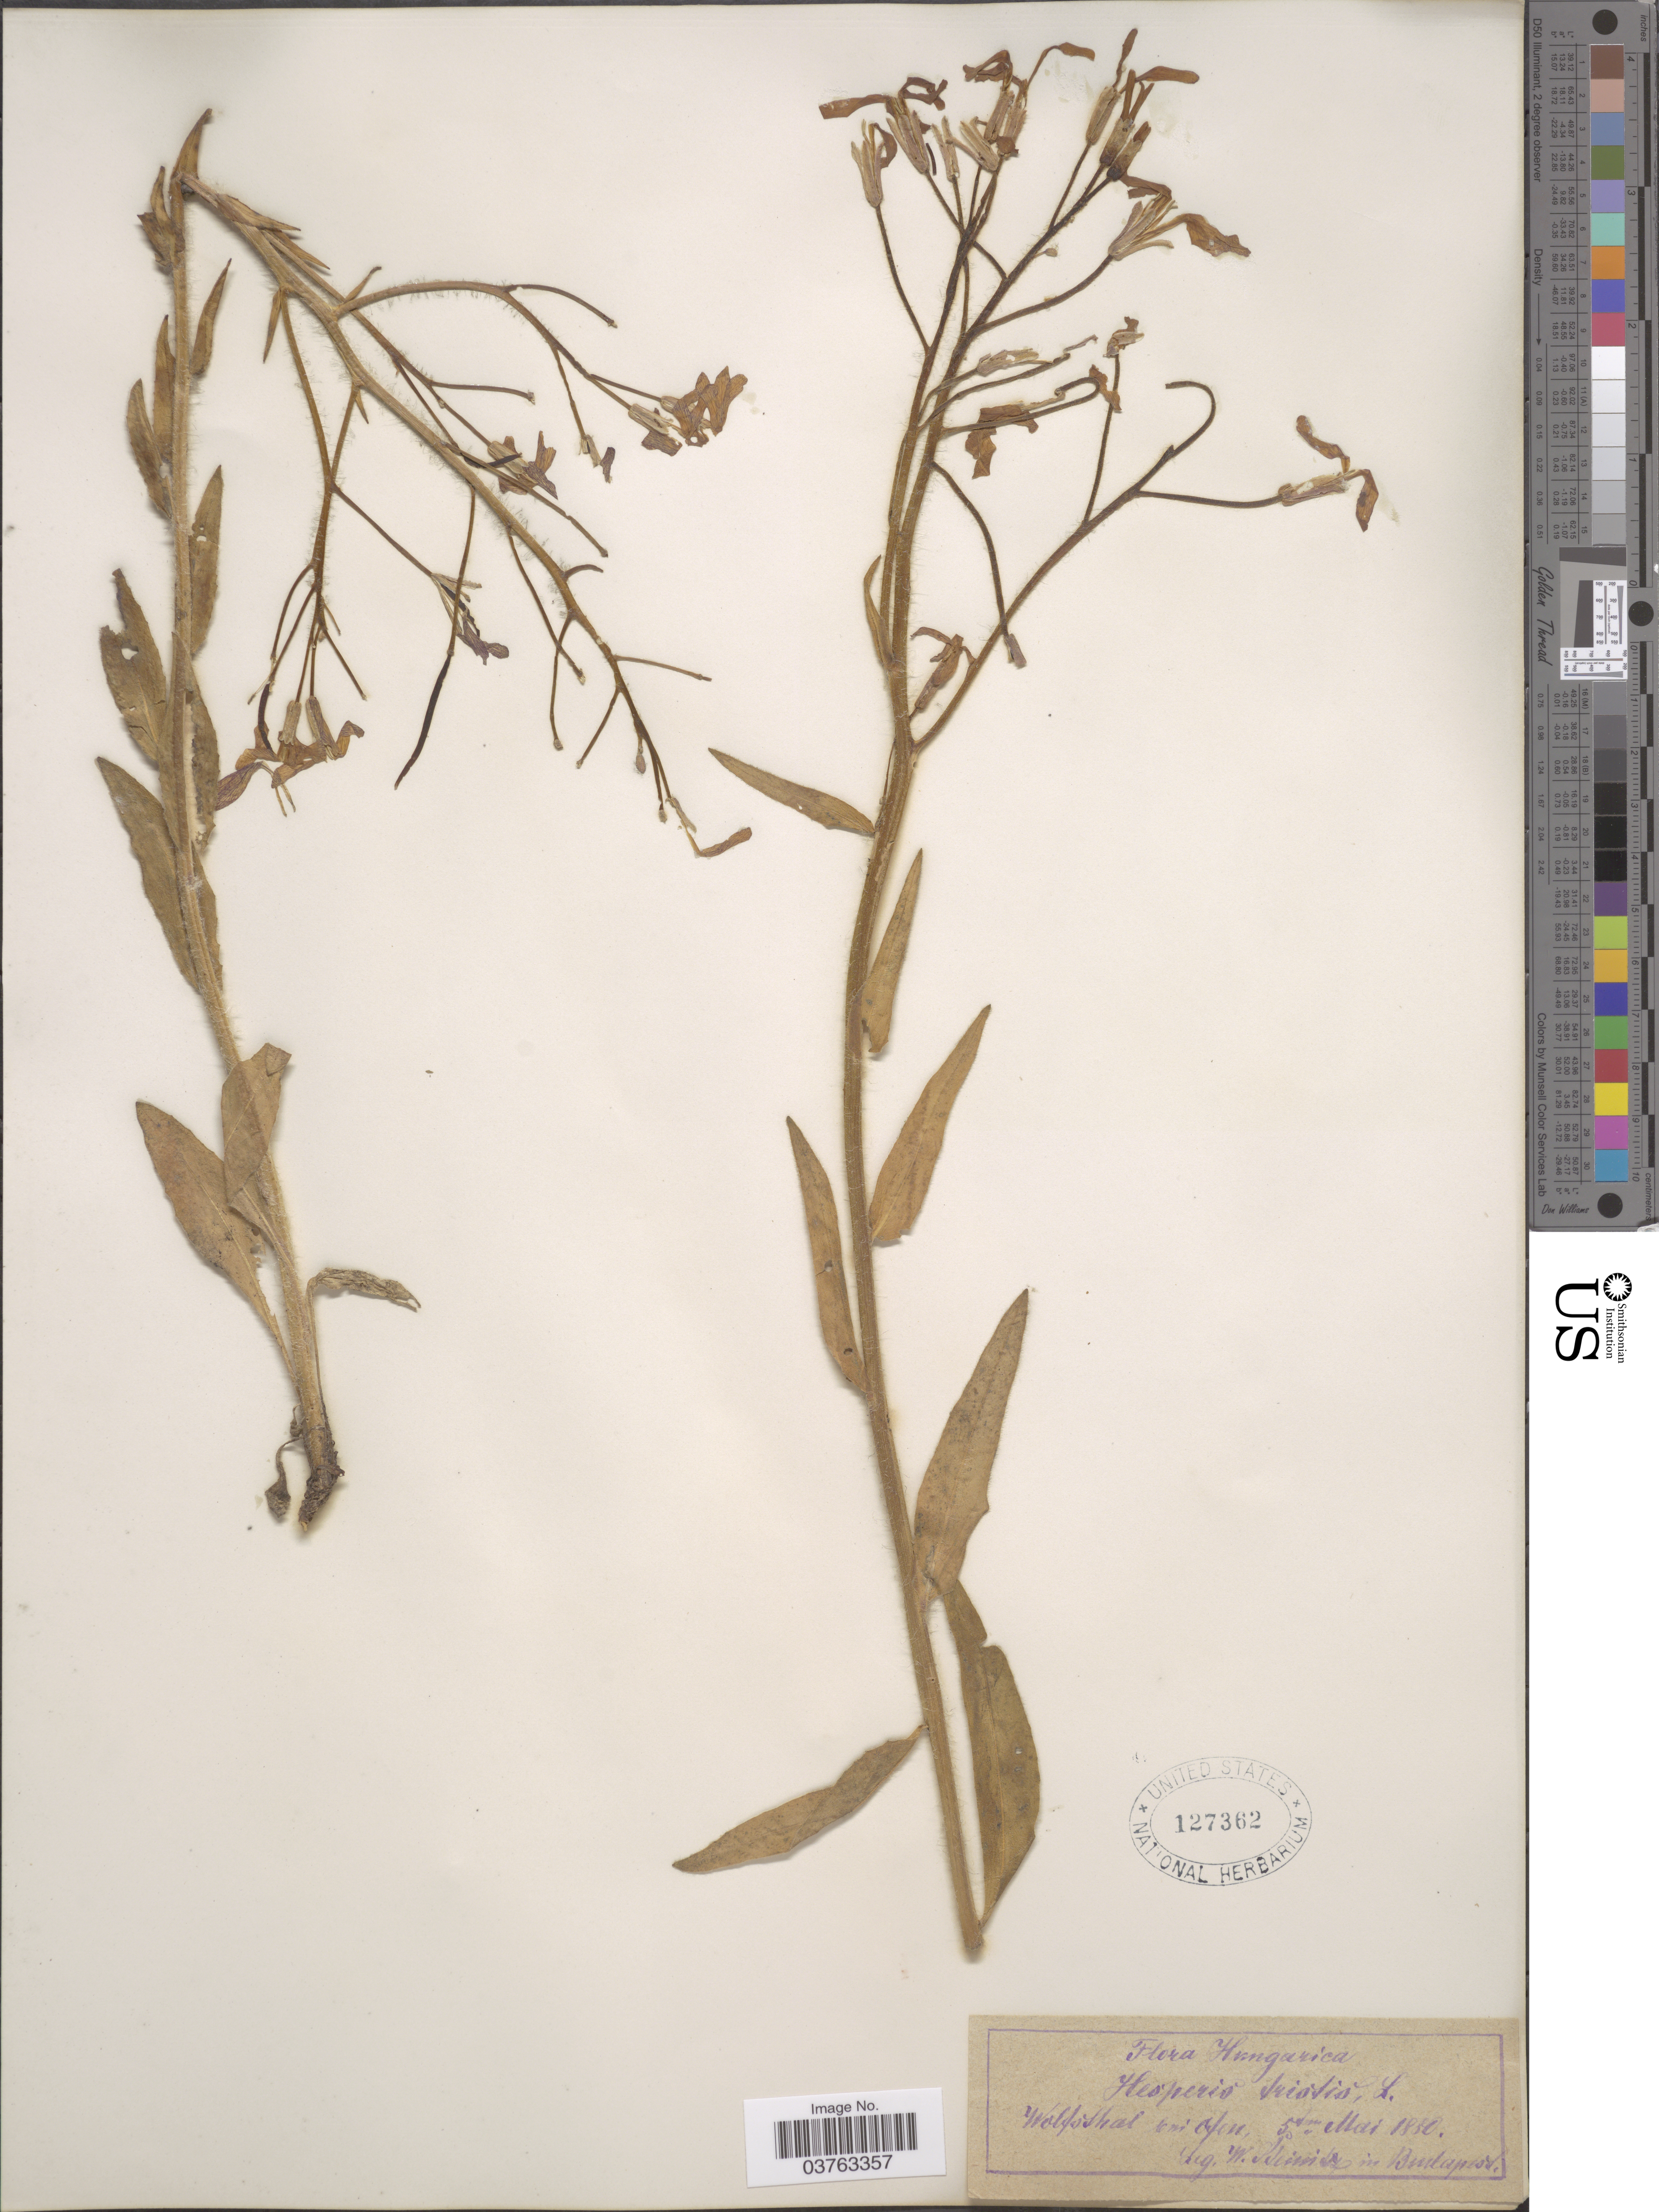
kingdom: Plantae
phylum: Tracheophyta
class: Magnoliopsida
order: Brassicales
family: Brassicaceae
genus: Hesperis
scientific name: Hesperis tristis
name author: L.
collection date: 1880-05-05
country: Hungary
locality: Hungarica. Wolfsthal im ofen.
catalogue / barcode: US 127362